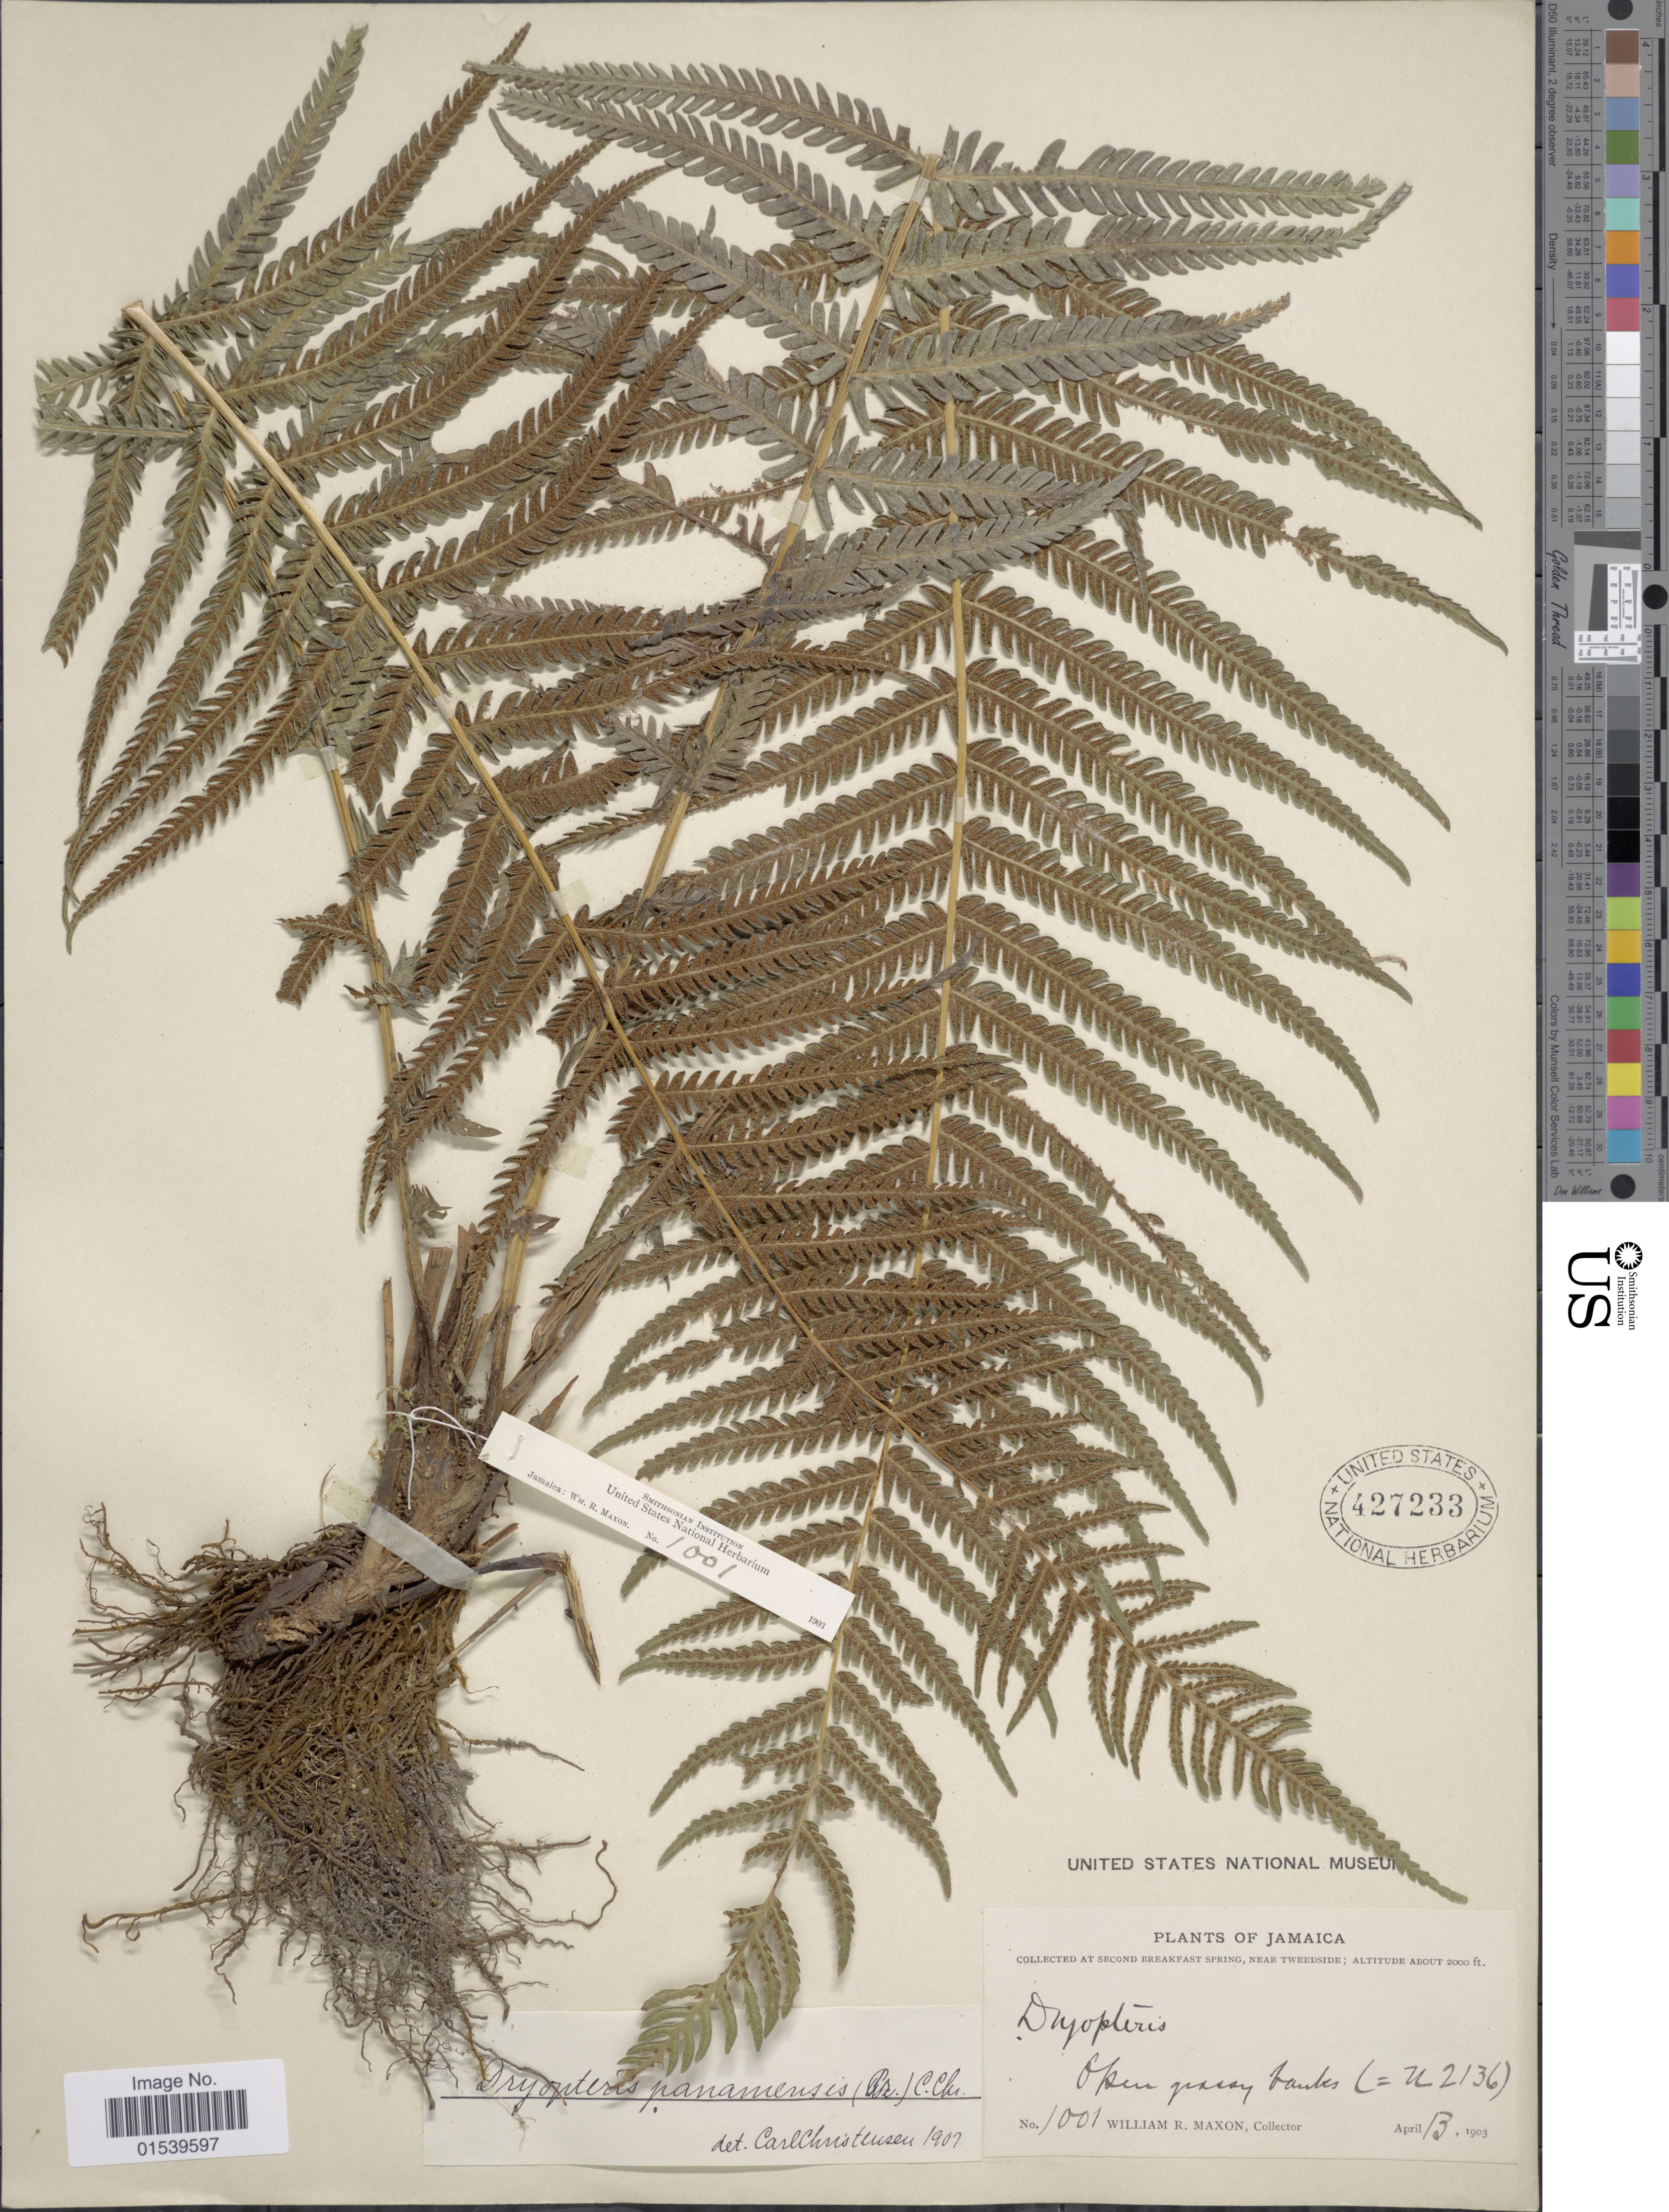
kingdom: Plantae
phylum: Tracheophyta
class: Polypodiopsida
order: Polypodiales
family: Thelypteridaceae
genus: Amauropelta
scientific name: Amauropelta resinifera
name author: (Desv.) Pic. Serm.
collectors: W. R. Maxon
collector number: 1001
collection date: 1903-04-13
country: Jamaica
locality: At Second Breakfeast Spring, near Tweedside, open grassy banks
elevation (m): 610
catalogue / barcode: US 427233